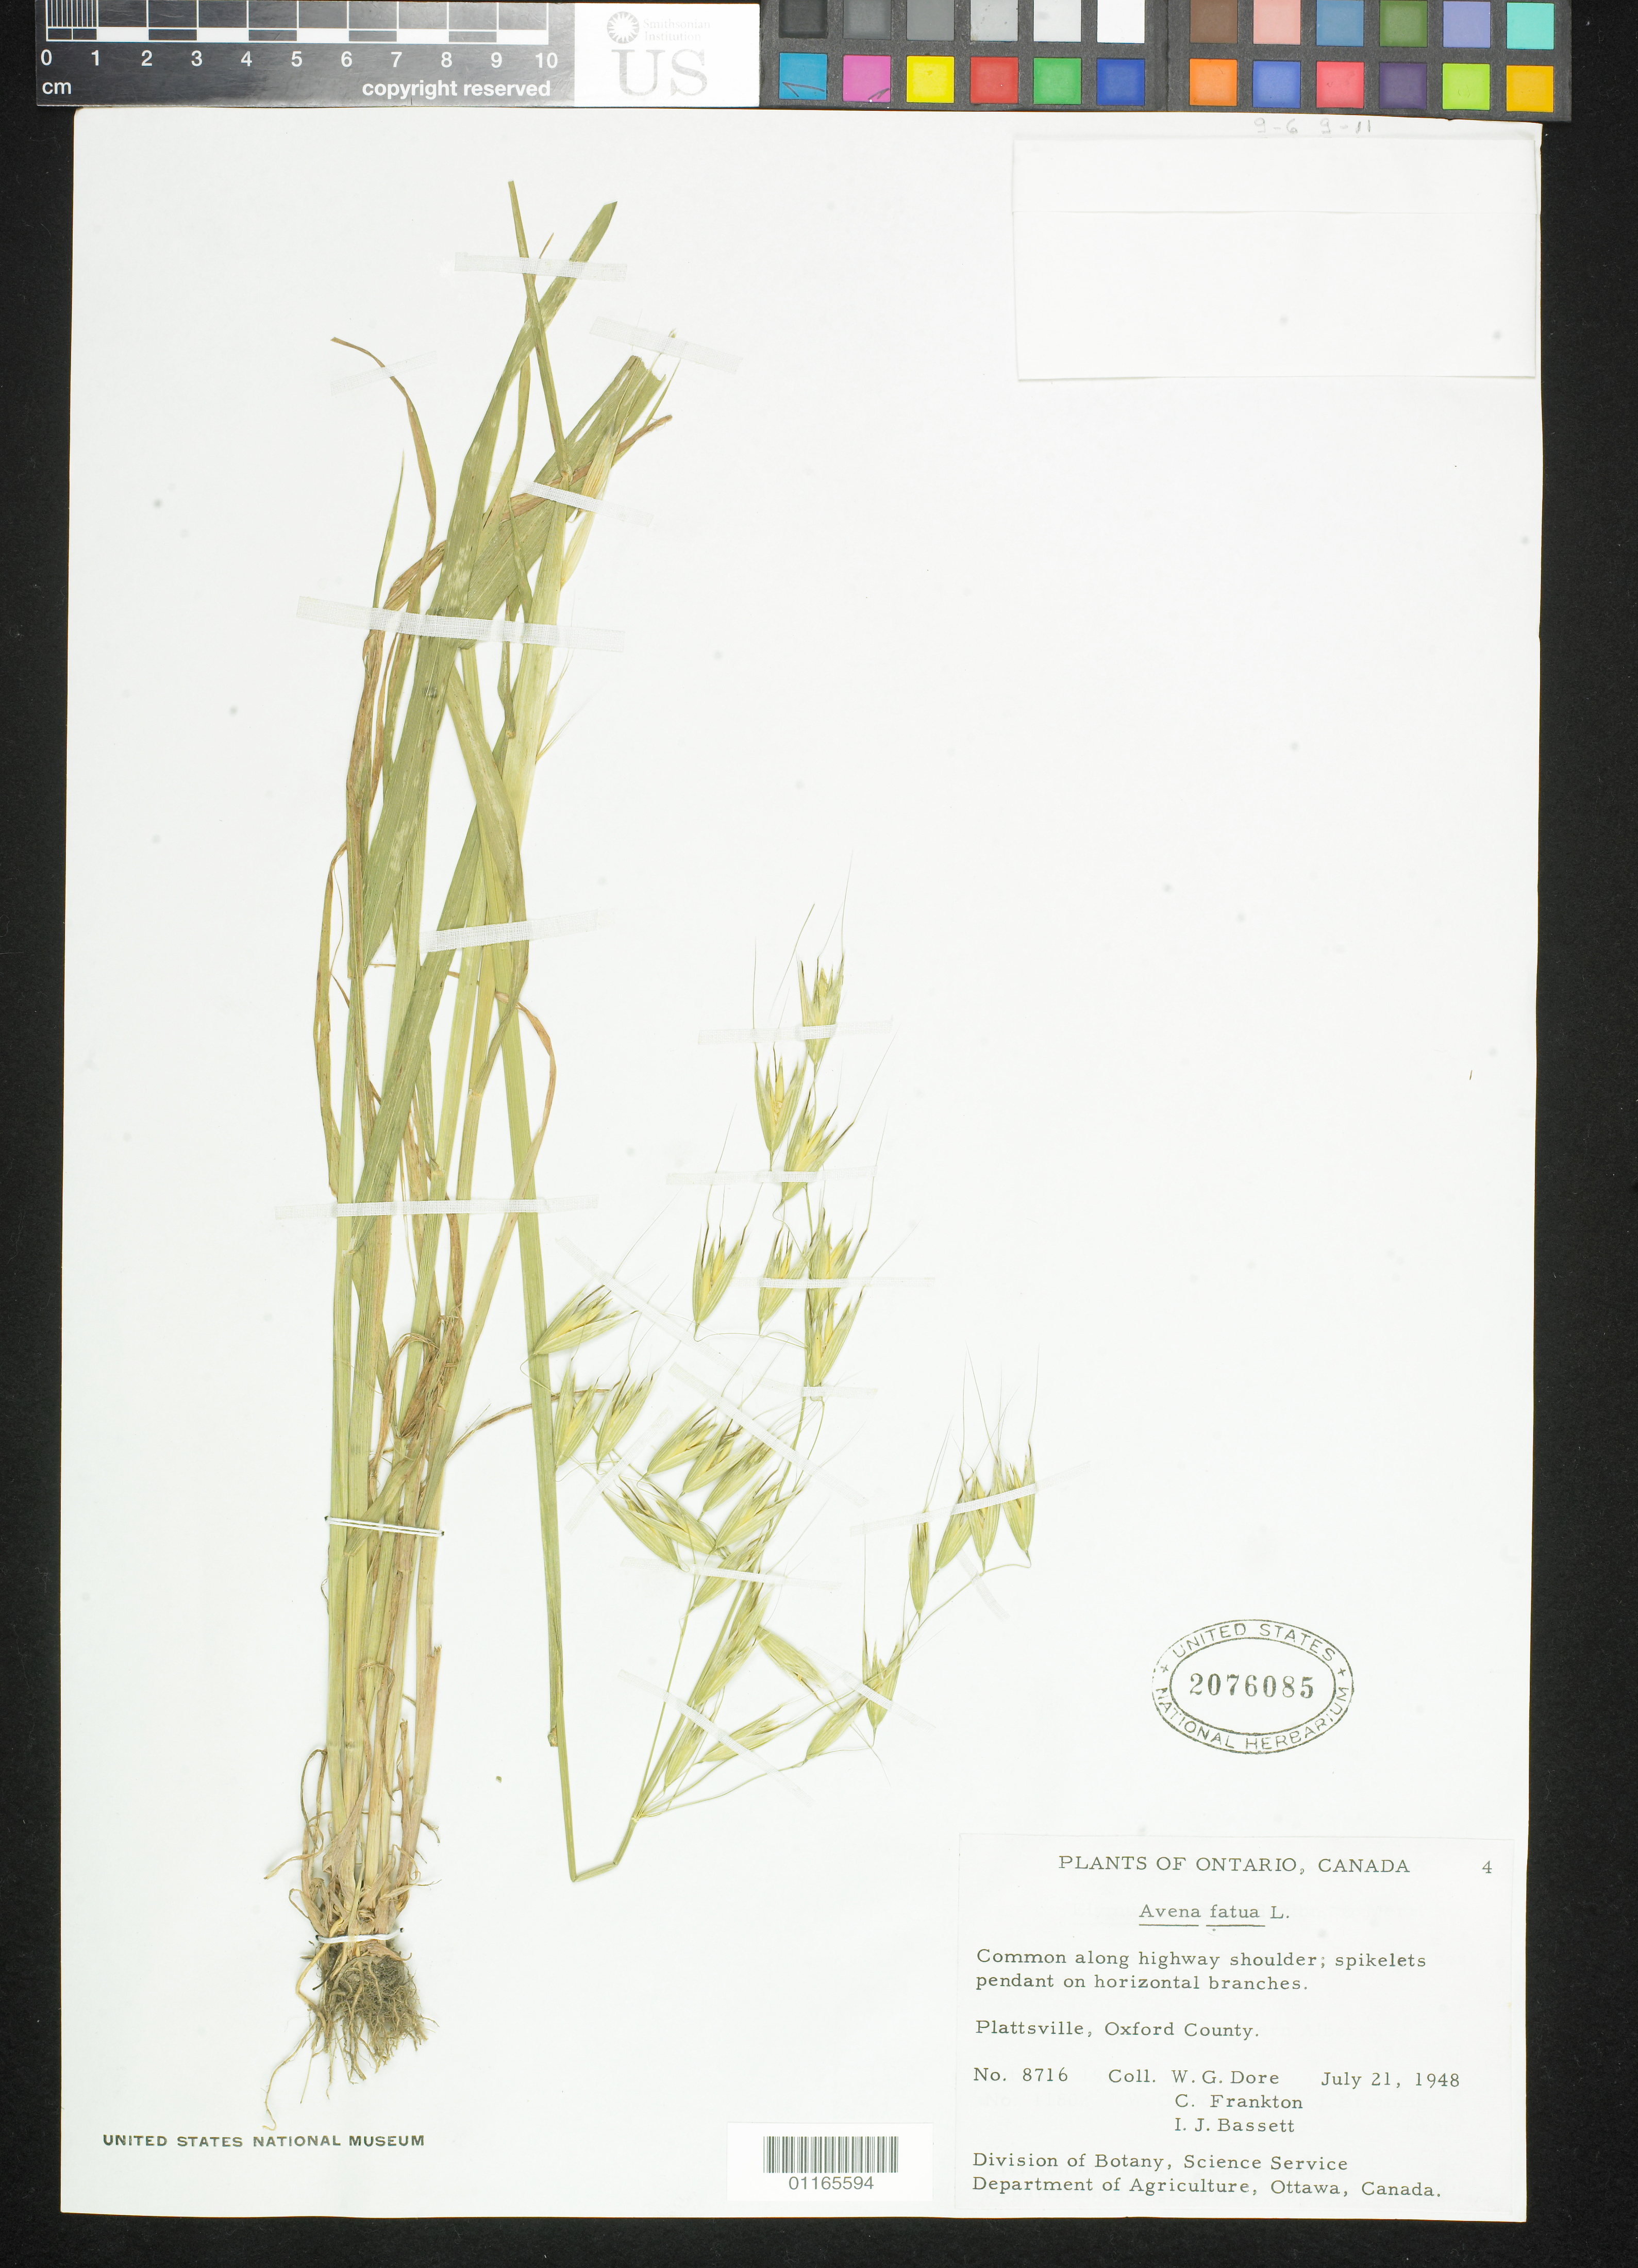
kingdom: Plantae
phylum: Tracheophyta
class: Liliopsida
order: Poales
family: Poaceae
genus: Avena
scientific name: Avena fatua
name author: L.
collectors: W. Dore, C. Frankton & I. Bassett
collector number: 8716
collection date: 1948-07-21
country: Canada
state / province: Ontario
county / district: Oxford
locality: Plattsville. Common along highway shoulder.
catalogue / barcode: US 2076085